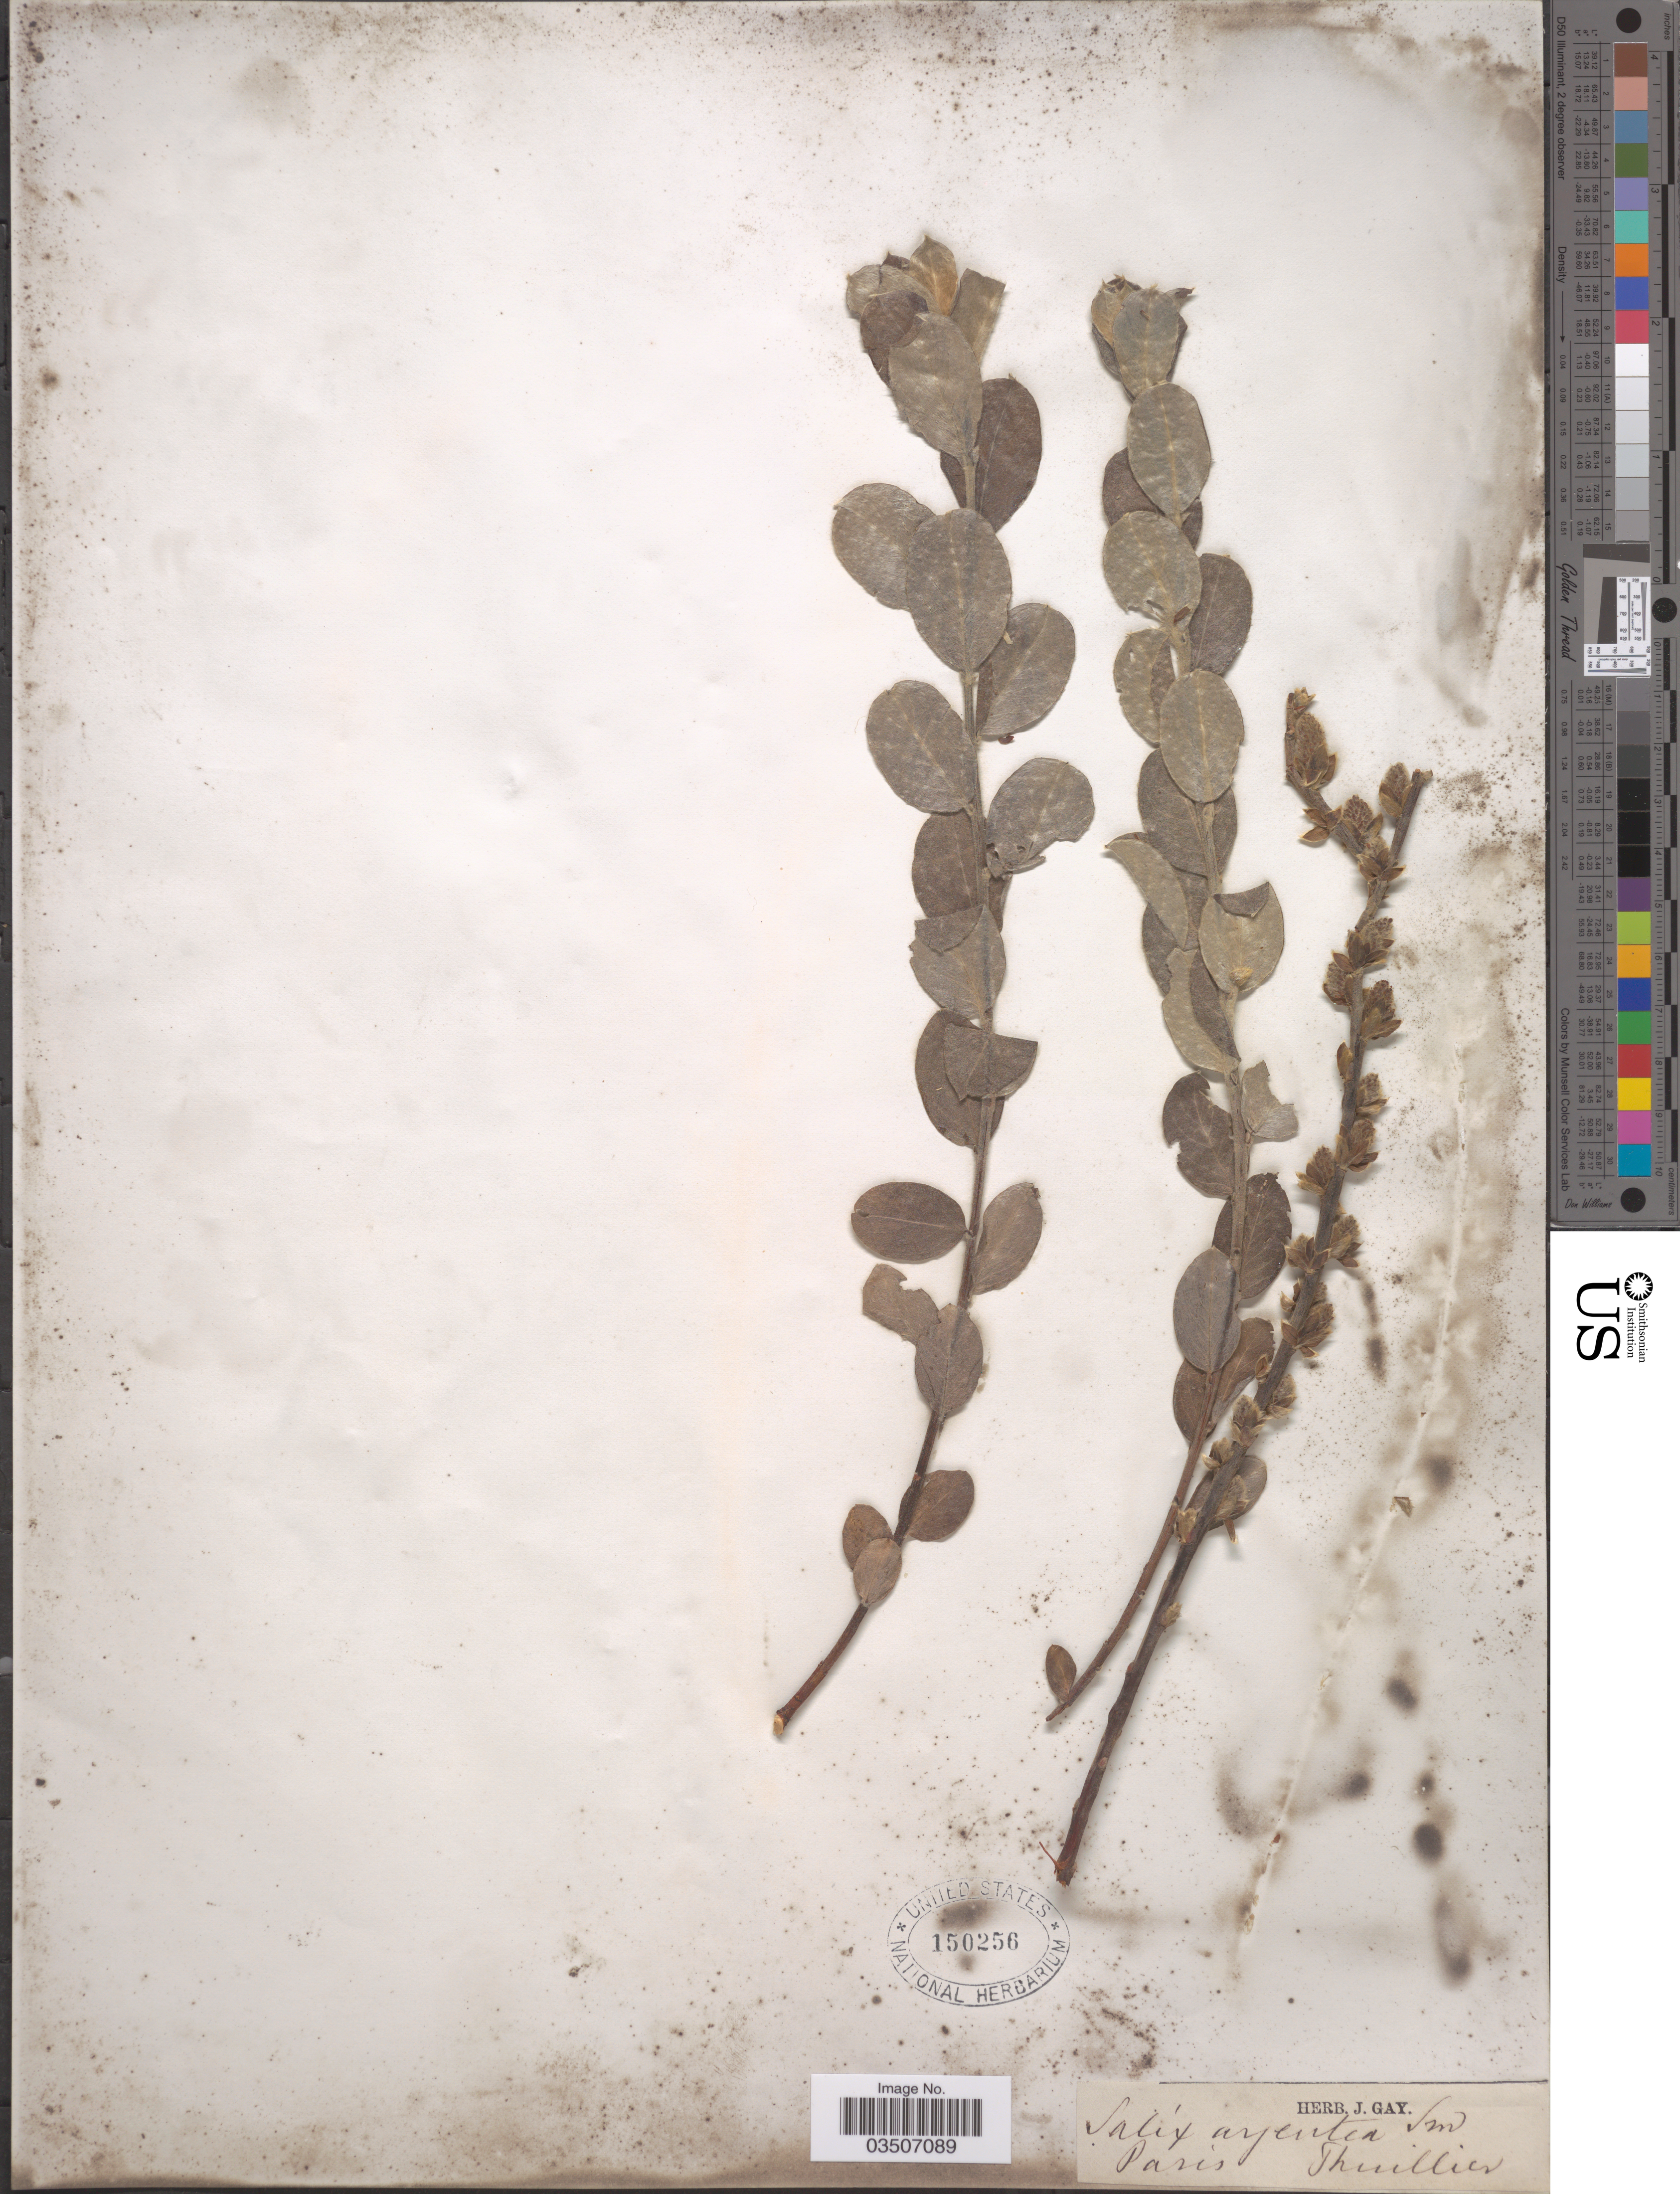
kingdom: Plantae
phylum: Tracheophyta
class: Magnoliopsida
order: Malpighiales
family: Salicaceae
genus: Salix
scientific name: Salix argentea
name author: Dum. Cours.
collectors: Thuillier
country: France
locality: Paris.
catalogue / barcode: US 150256